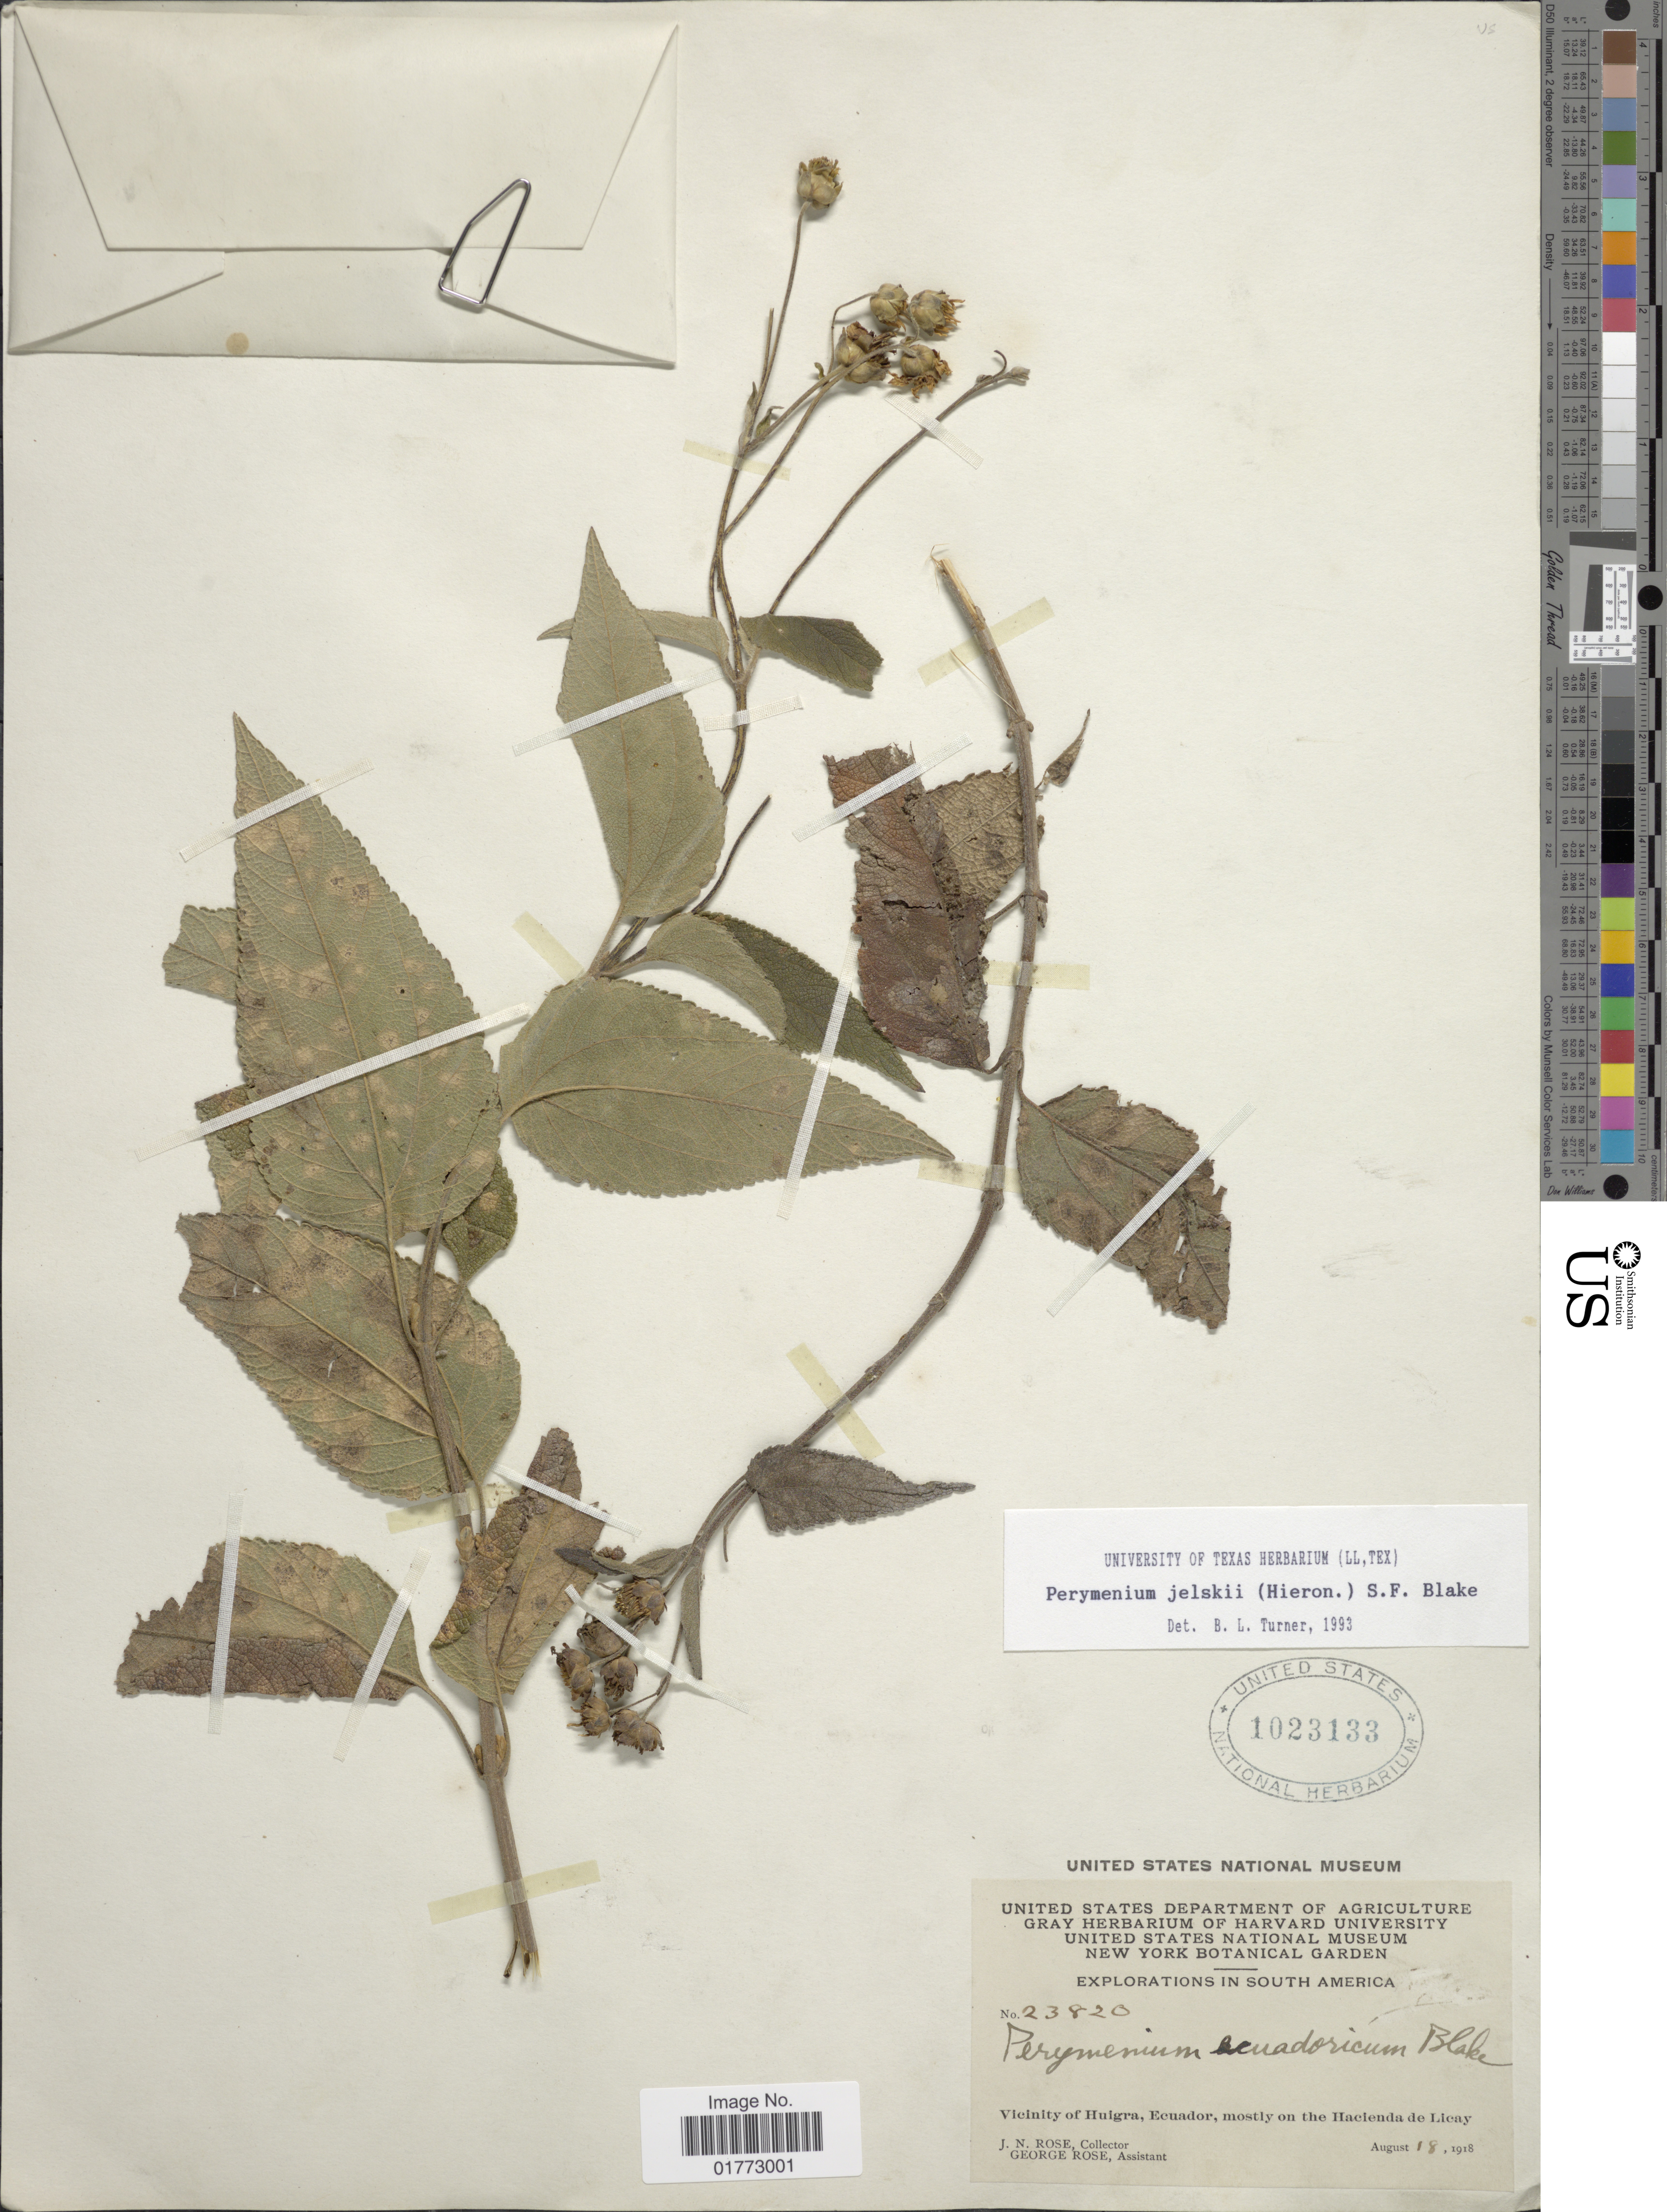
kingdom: Plantae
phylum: Tracheophyta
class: Magnoliopsida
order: Asterales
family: Asteraceae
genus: Steiractinia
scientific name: Steiractinia jelskii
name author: (Hieron.) S.F. Blake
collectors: J. N. Rose & G. Rose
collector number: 23820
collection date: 1918-08-18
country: Ecuador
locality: Vicinity of Huigra, mostly on the Hacienda de Licay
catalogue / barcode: US 1023133